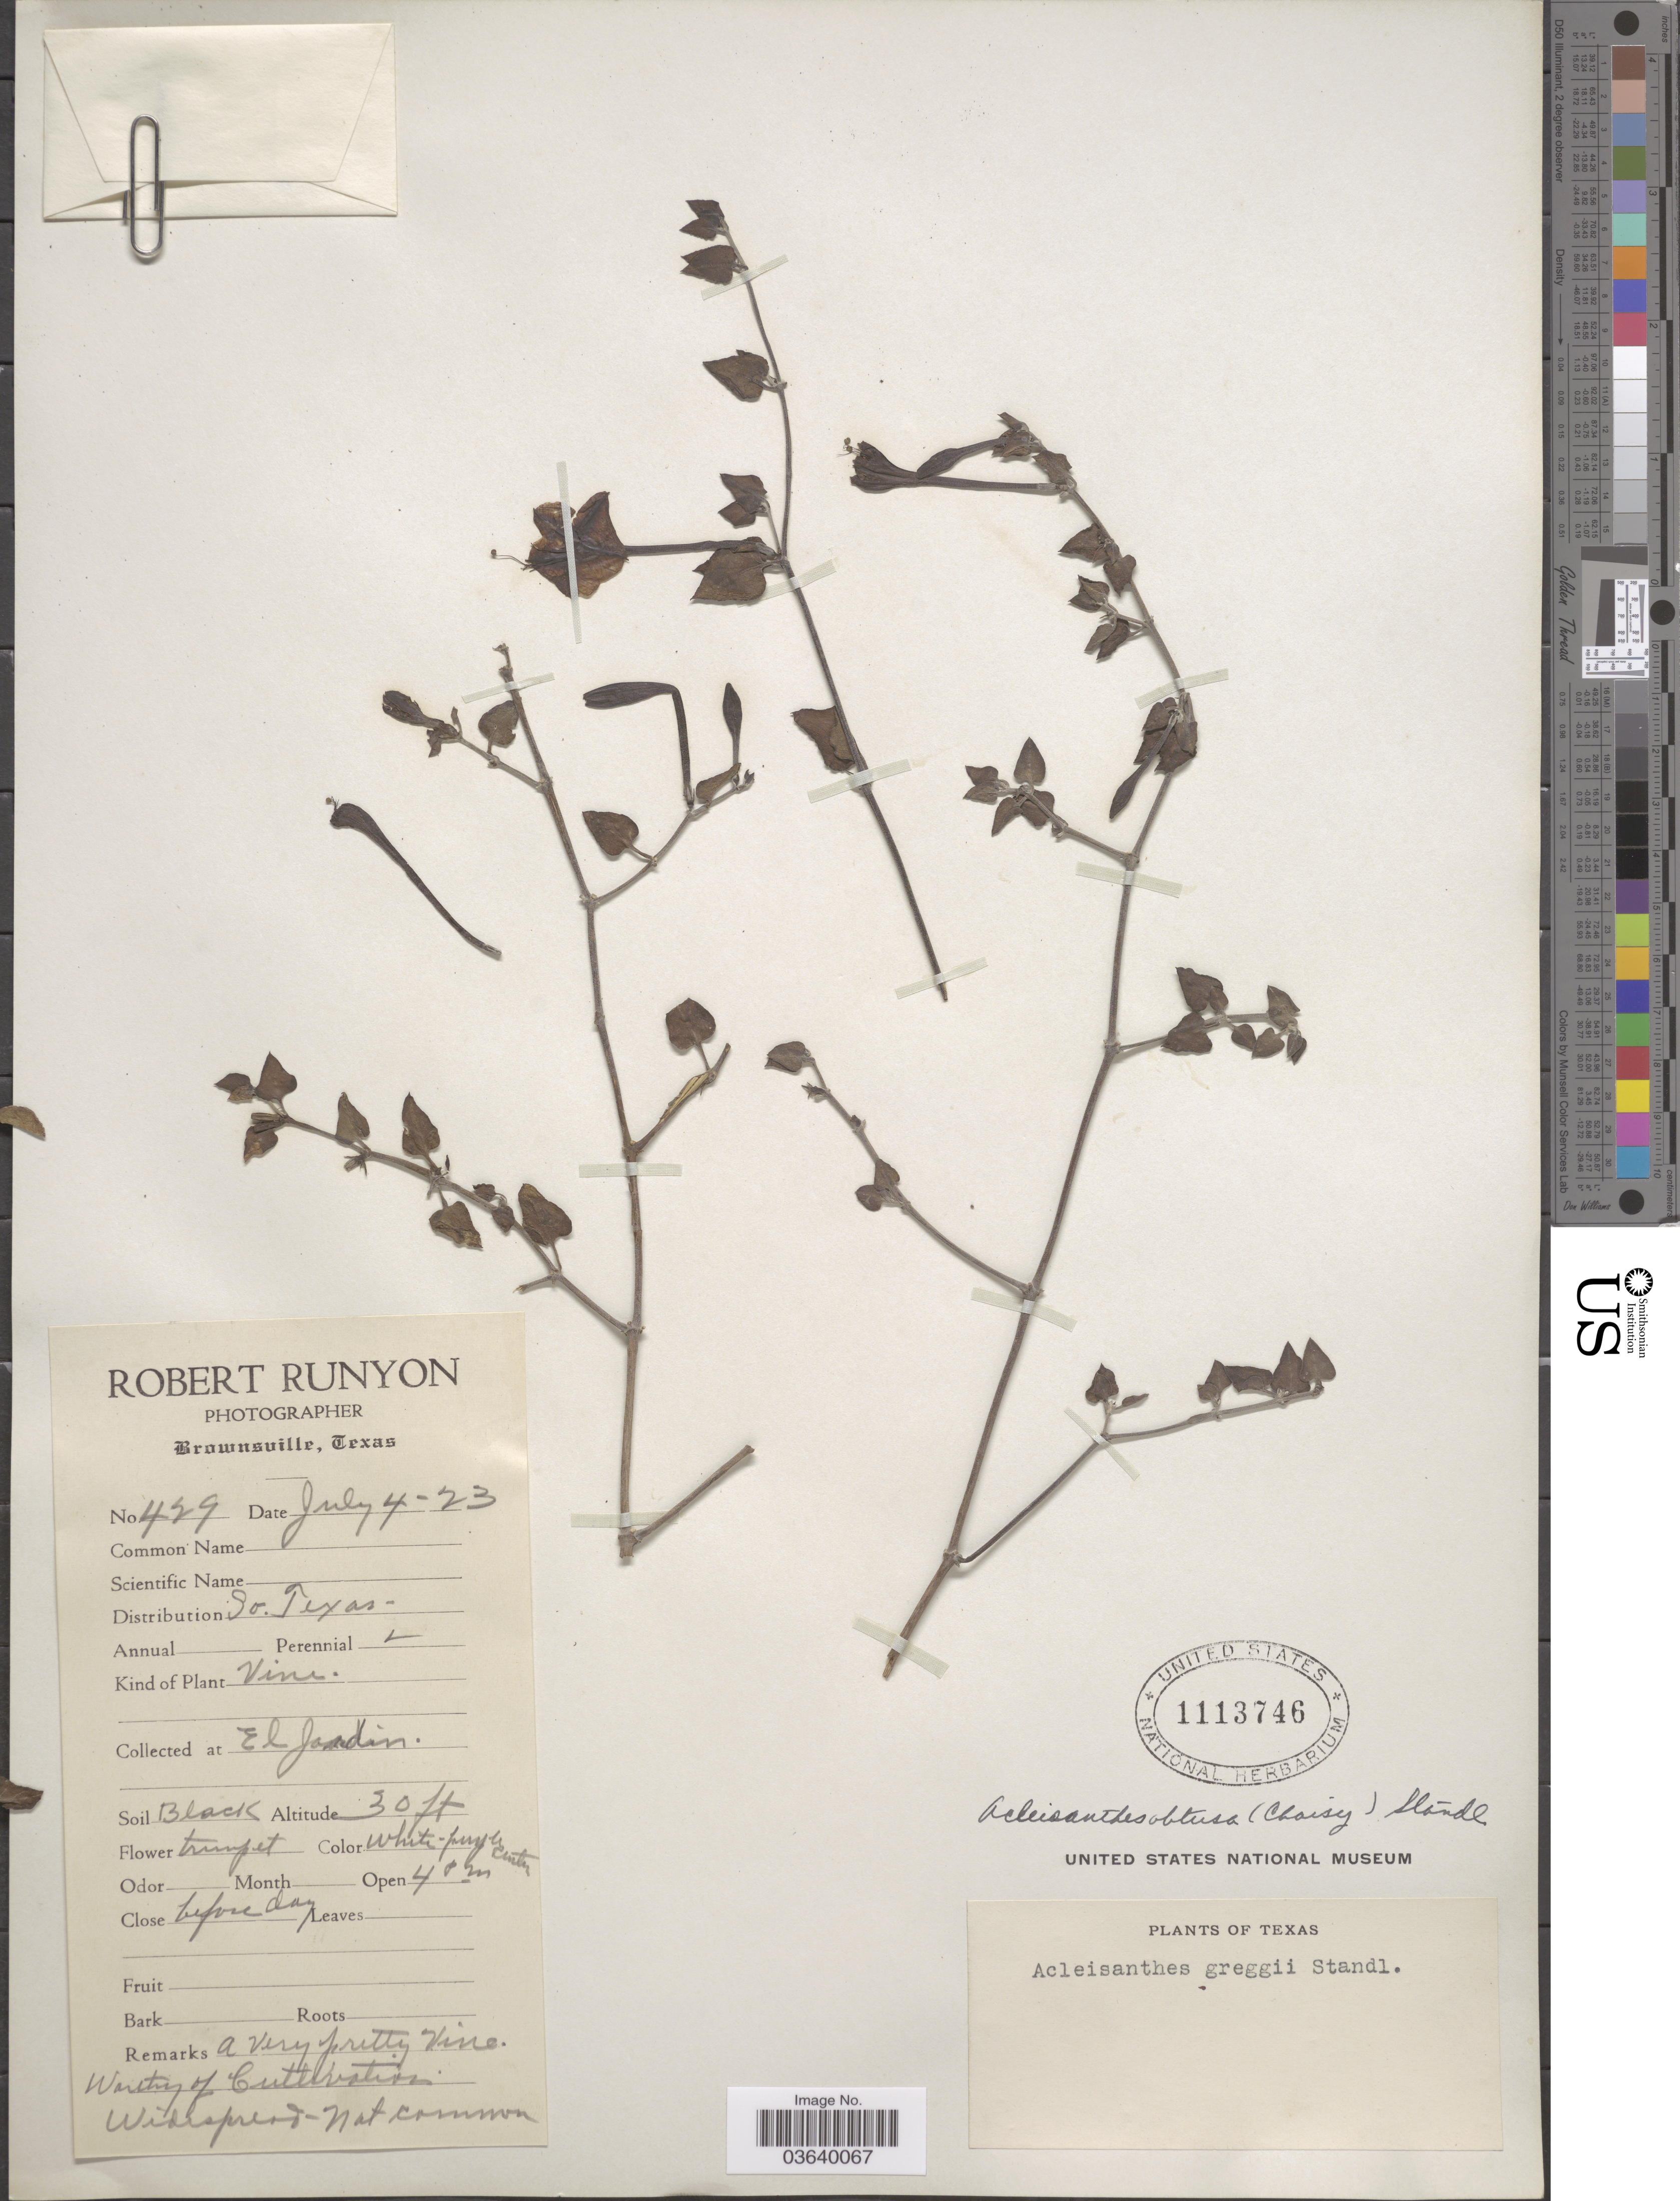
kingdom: Plantae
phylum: Tracheophyta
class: Magnoliopsida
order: Caryophyllales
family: Nyctaginaceae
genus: Acleisanthes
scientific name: Acleisanthes obtusa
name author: (Choisy) Standl.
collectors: R. Runyon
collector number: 429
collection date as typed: Transcribed d/m/y: 4/7/23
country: United States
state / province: Texas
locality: El Jardin.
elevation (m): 9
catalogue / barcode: US 1113746